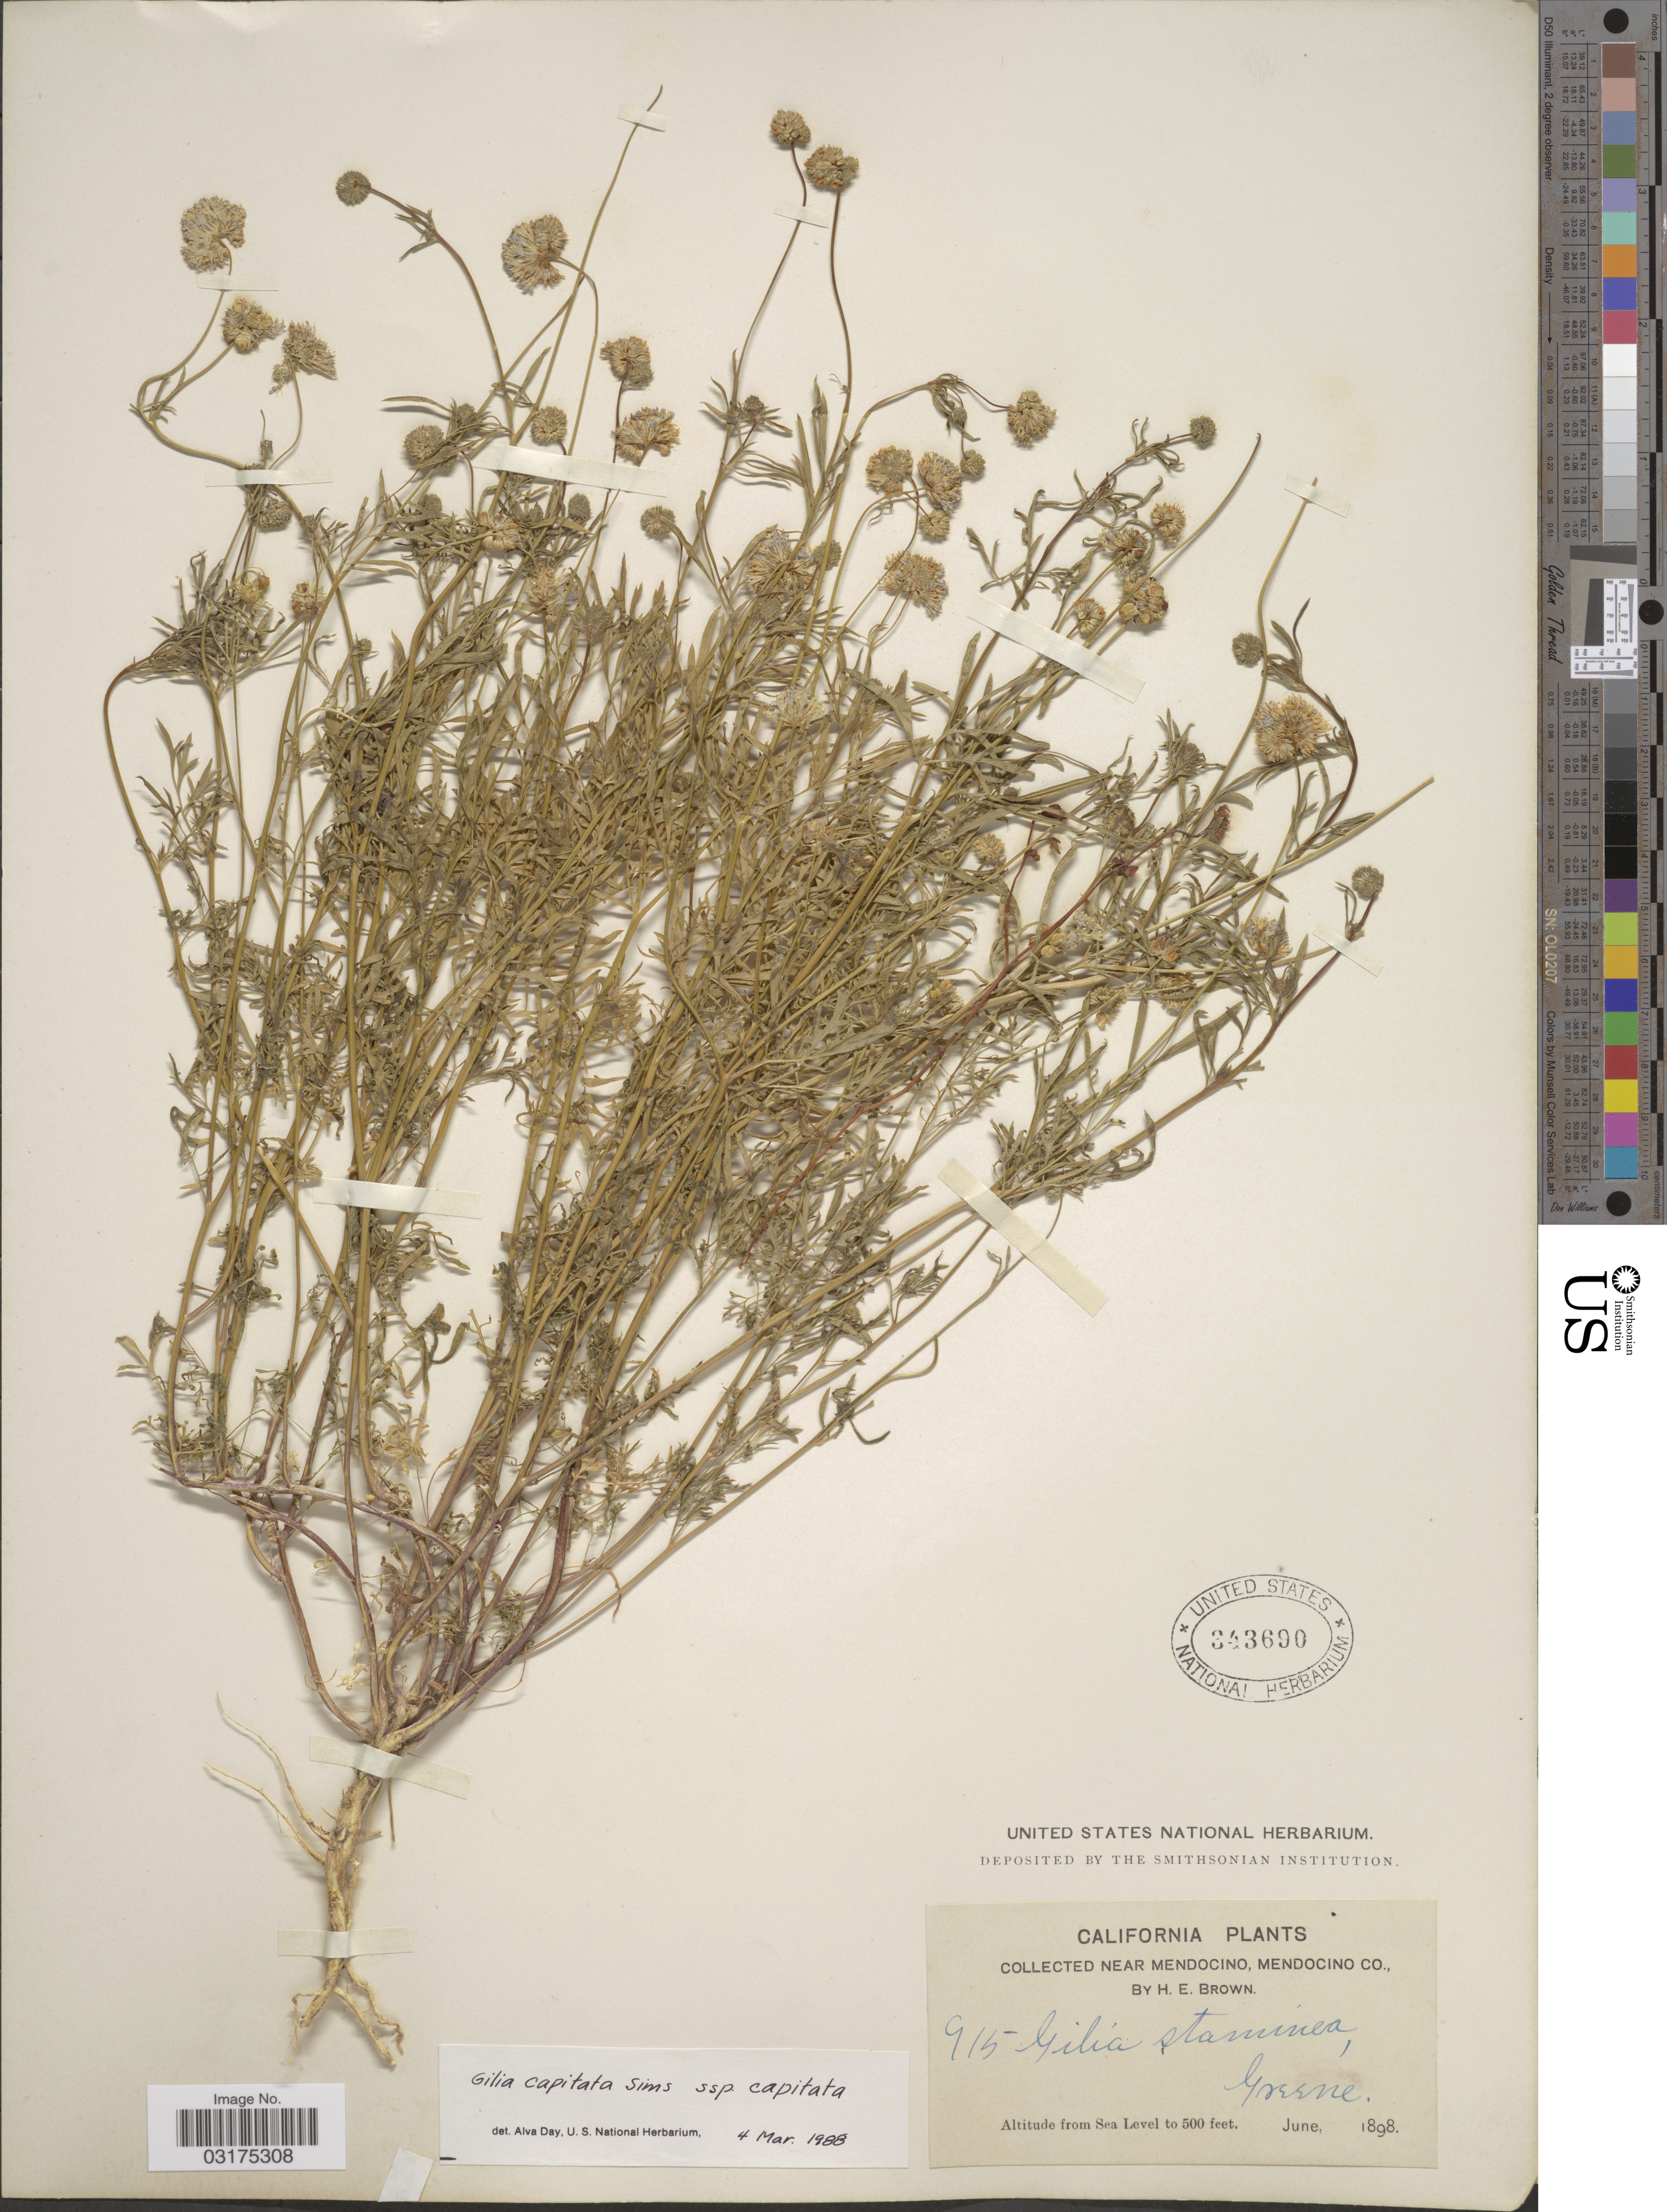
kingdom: Plantae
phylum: Tracheophyta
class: Magnoliopsida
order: Ericales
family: Polemoniaceae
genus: Gilia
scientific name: Gilia capitata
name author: Sims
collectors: H. E. Brown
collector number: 915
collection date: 1898-06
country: United States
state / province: California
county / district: Mendocino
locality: Near Mendocino, Mendocino Co.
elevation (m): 0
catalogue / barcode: US 343690